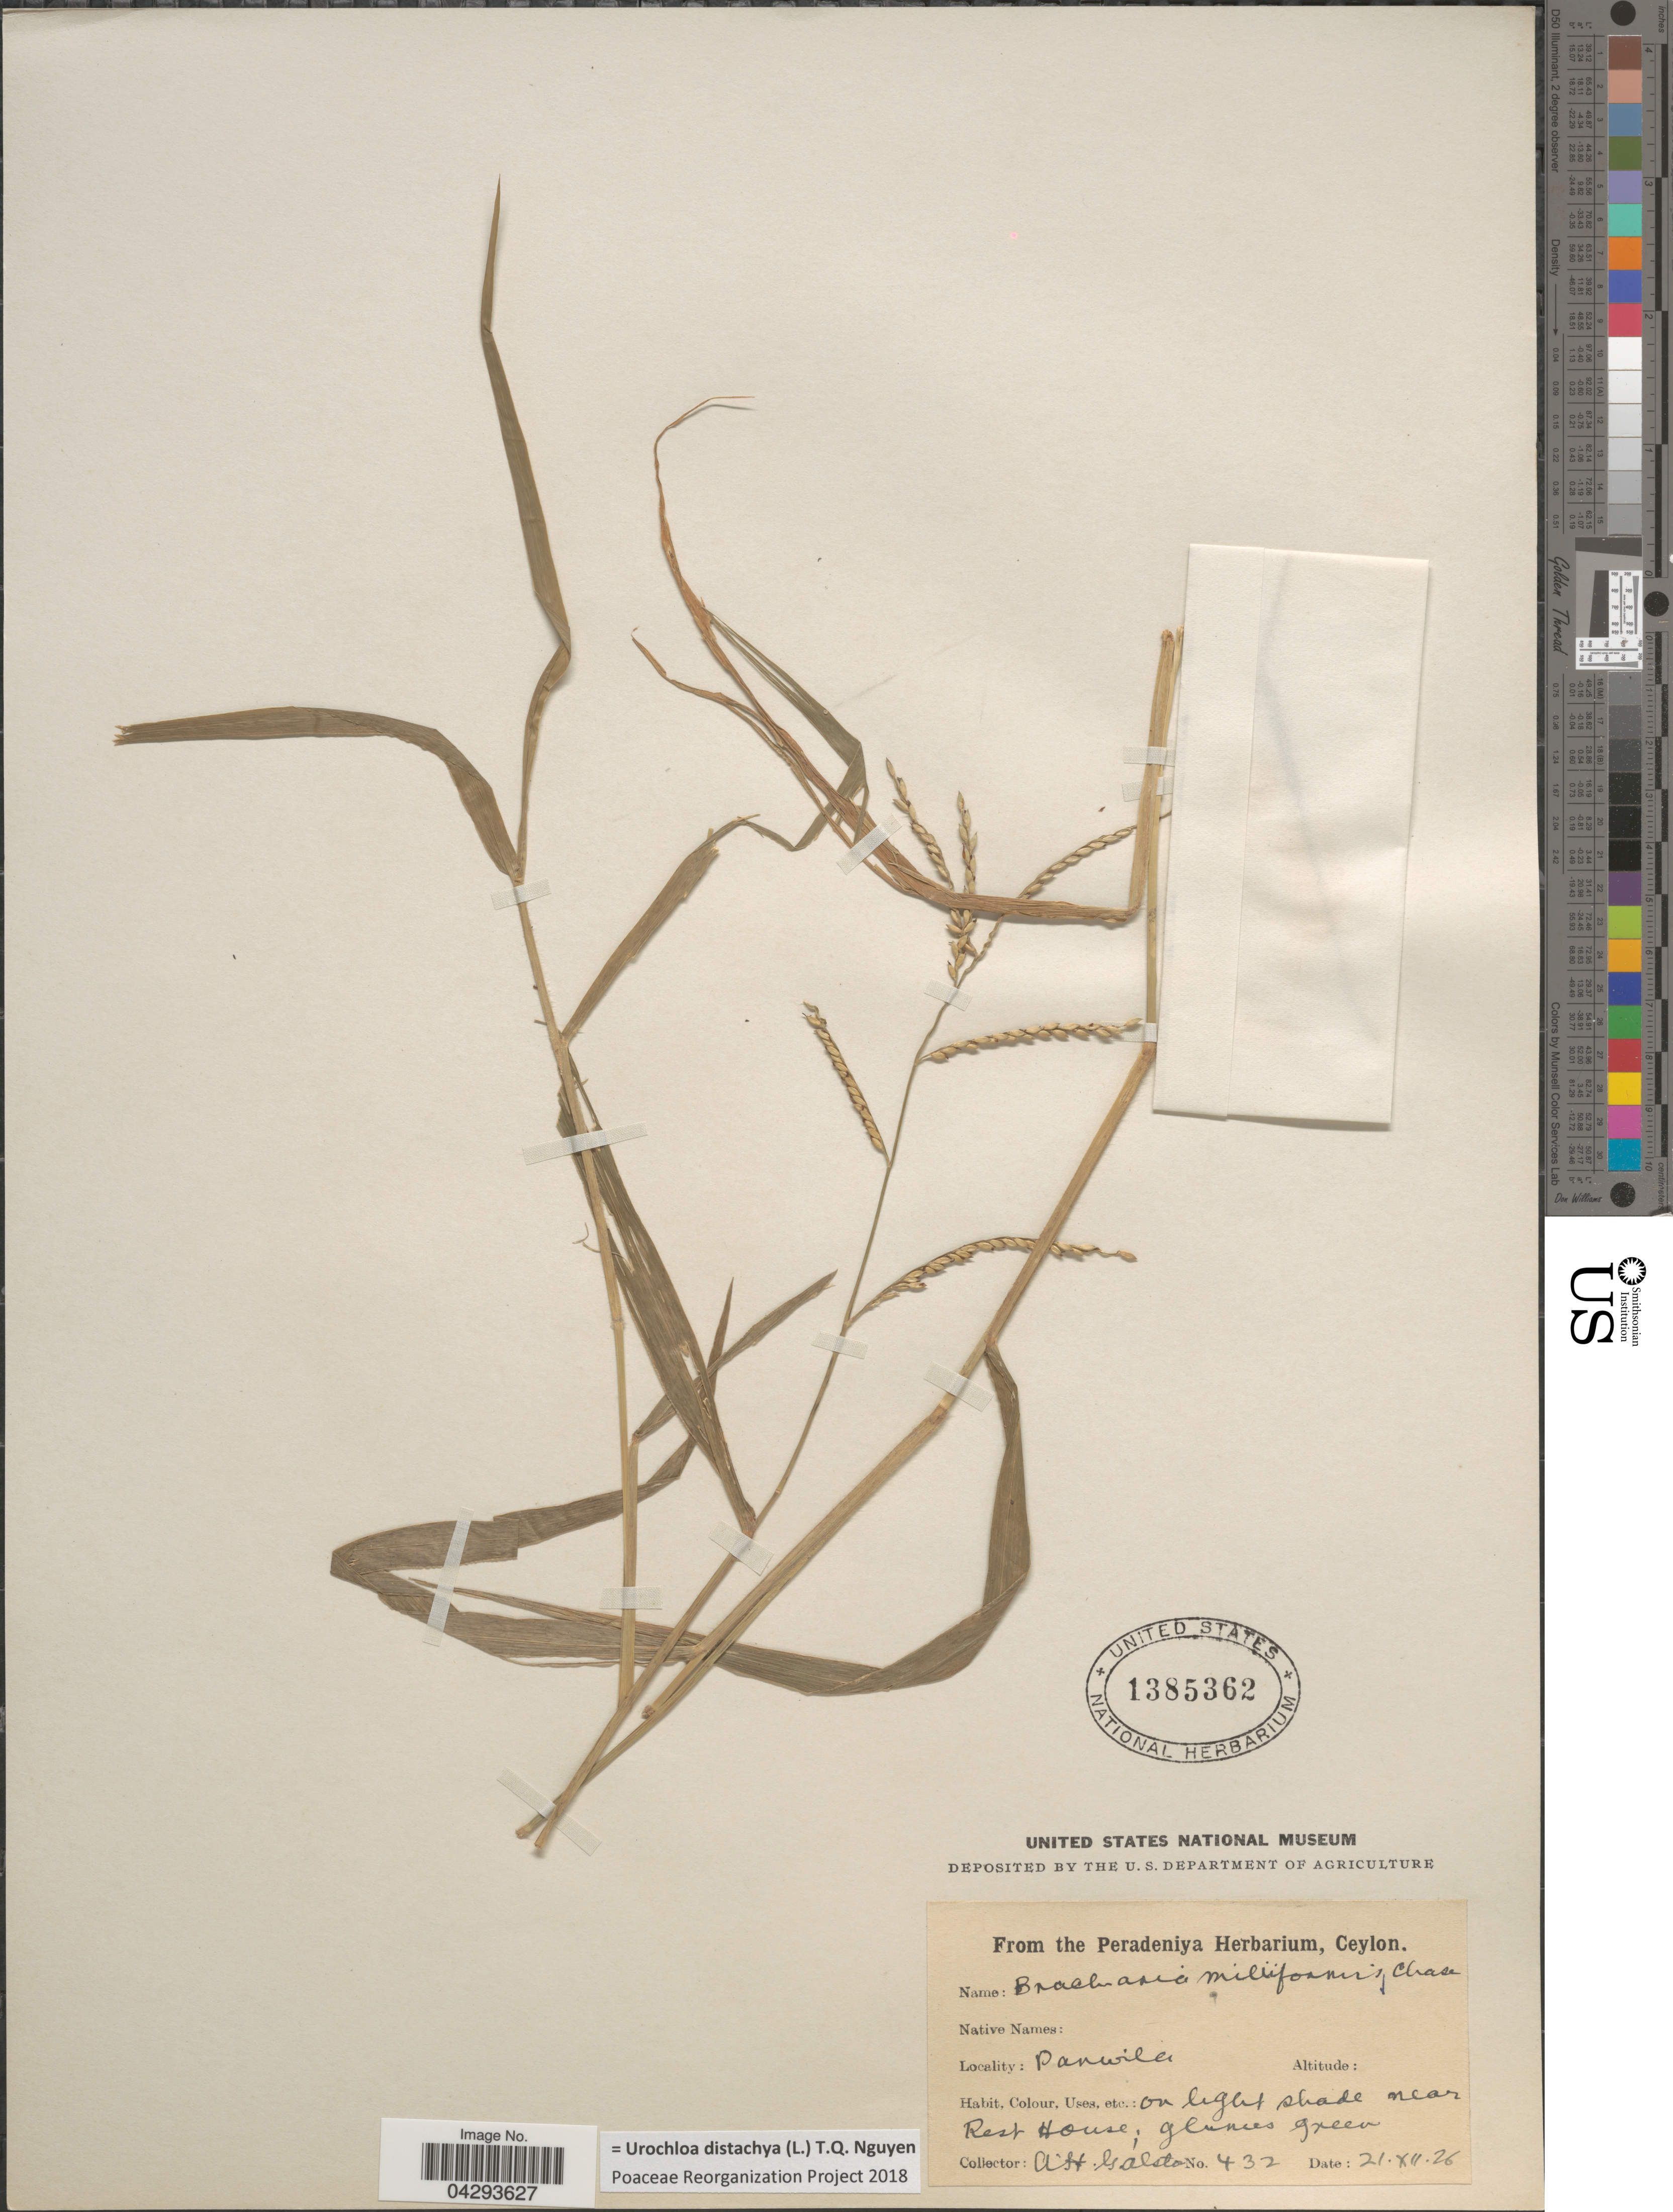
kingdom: Plantae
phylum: Tracheophyta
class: Liliopsida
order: Poales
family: Poaceae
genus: Urochloa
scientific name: Urochloa distachya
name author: (L.) T.Q. Nguyen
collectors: A. H. Alston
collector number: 432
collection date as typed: Transcribed d/m/y: 21/12/26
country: Sri Lanka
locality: Panwila.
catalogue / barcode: US 1385362